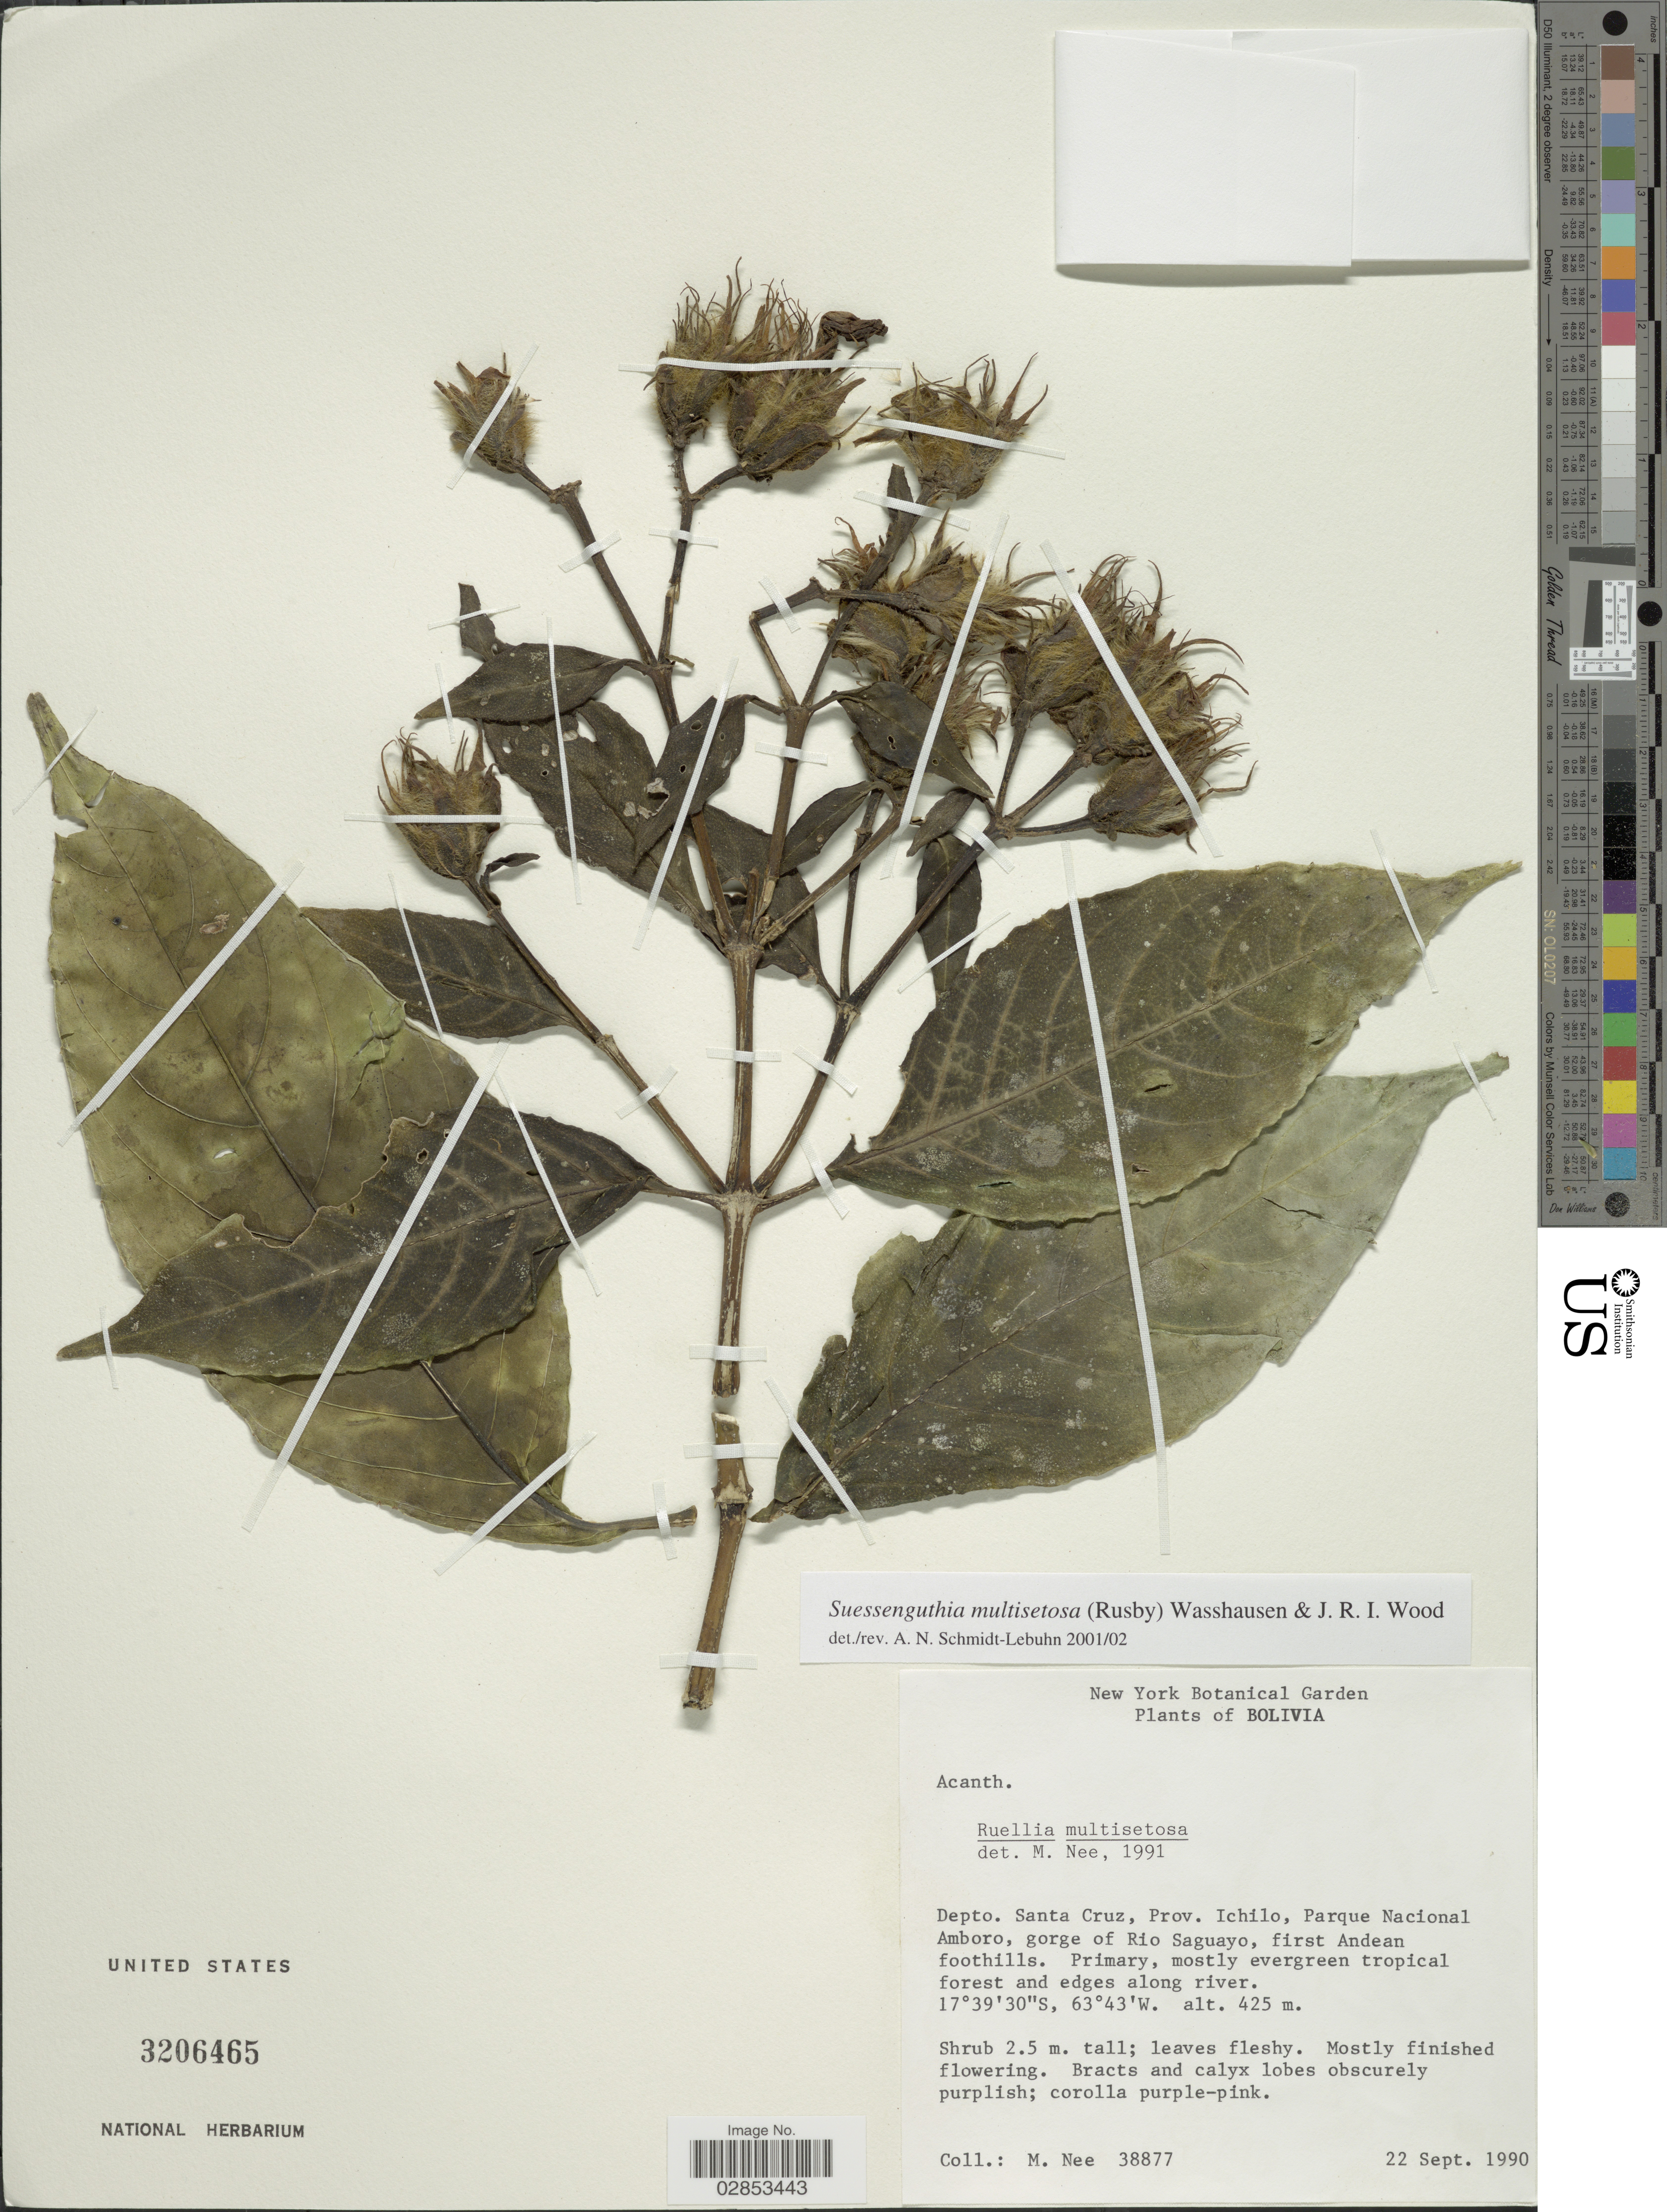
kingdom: Plantae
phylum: Tracheophyta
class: Magnoliopsida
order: Lamiales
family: Acanthaceae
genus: Suessenguthia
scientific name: Suessenguthia multisetosa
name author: (Rusby) Wassh. & J.R.I. Wood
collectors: M. Nee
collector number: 38877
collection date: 1990-09-22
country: Bolivia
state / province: Santa Cruz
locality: Depto. Santa Cruz. Prov. Ichilo, Parque Nacional Amboro, gorge of Rio Saguayo, first Andean foothills.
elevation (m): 425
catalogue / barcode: US 3206465